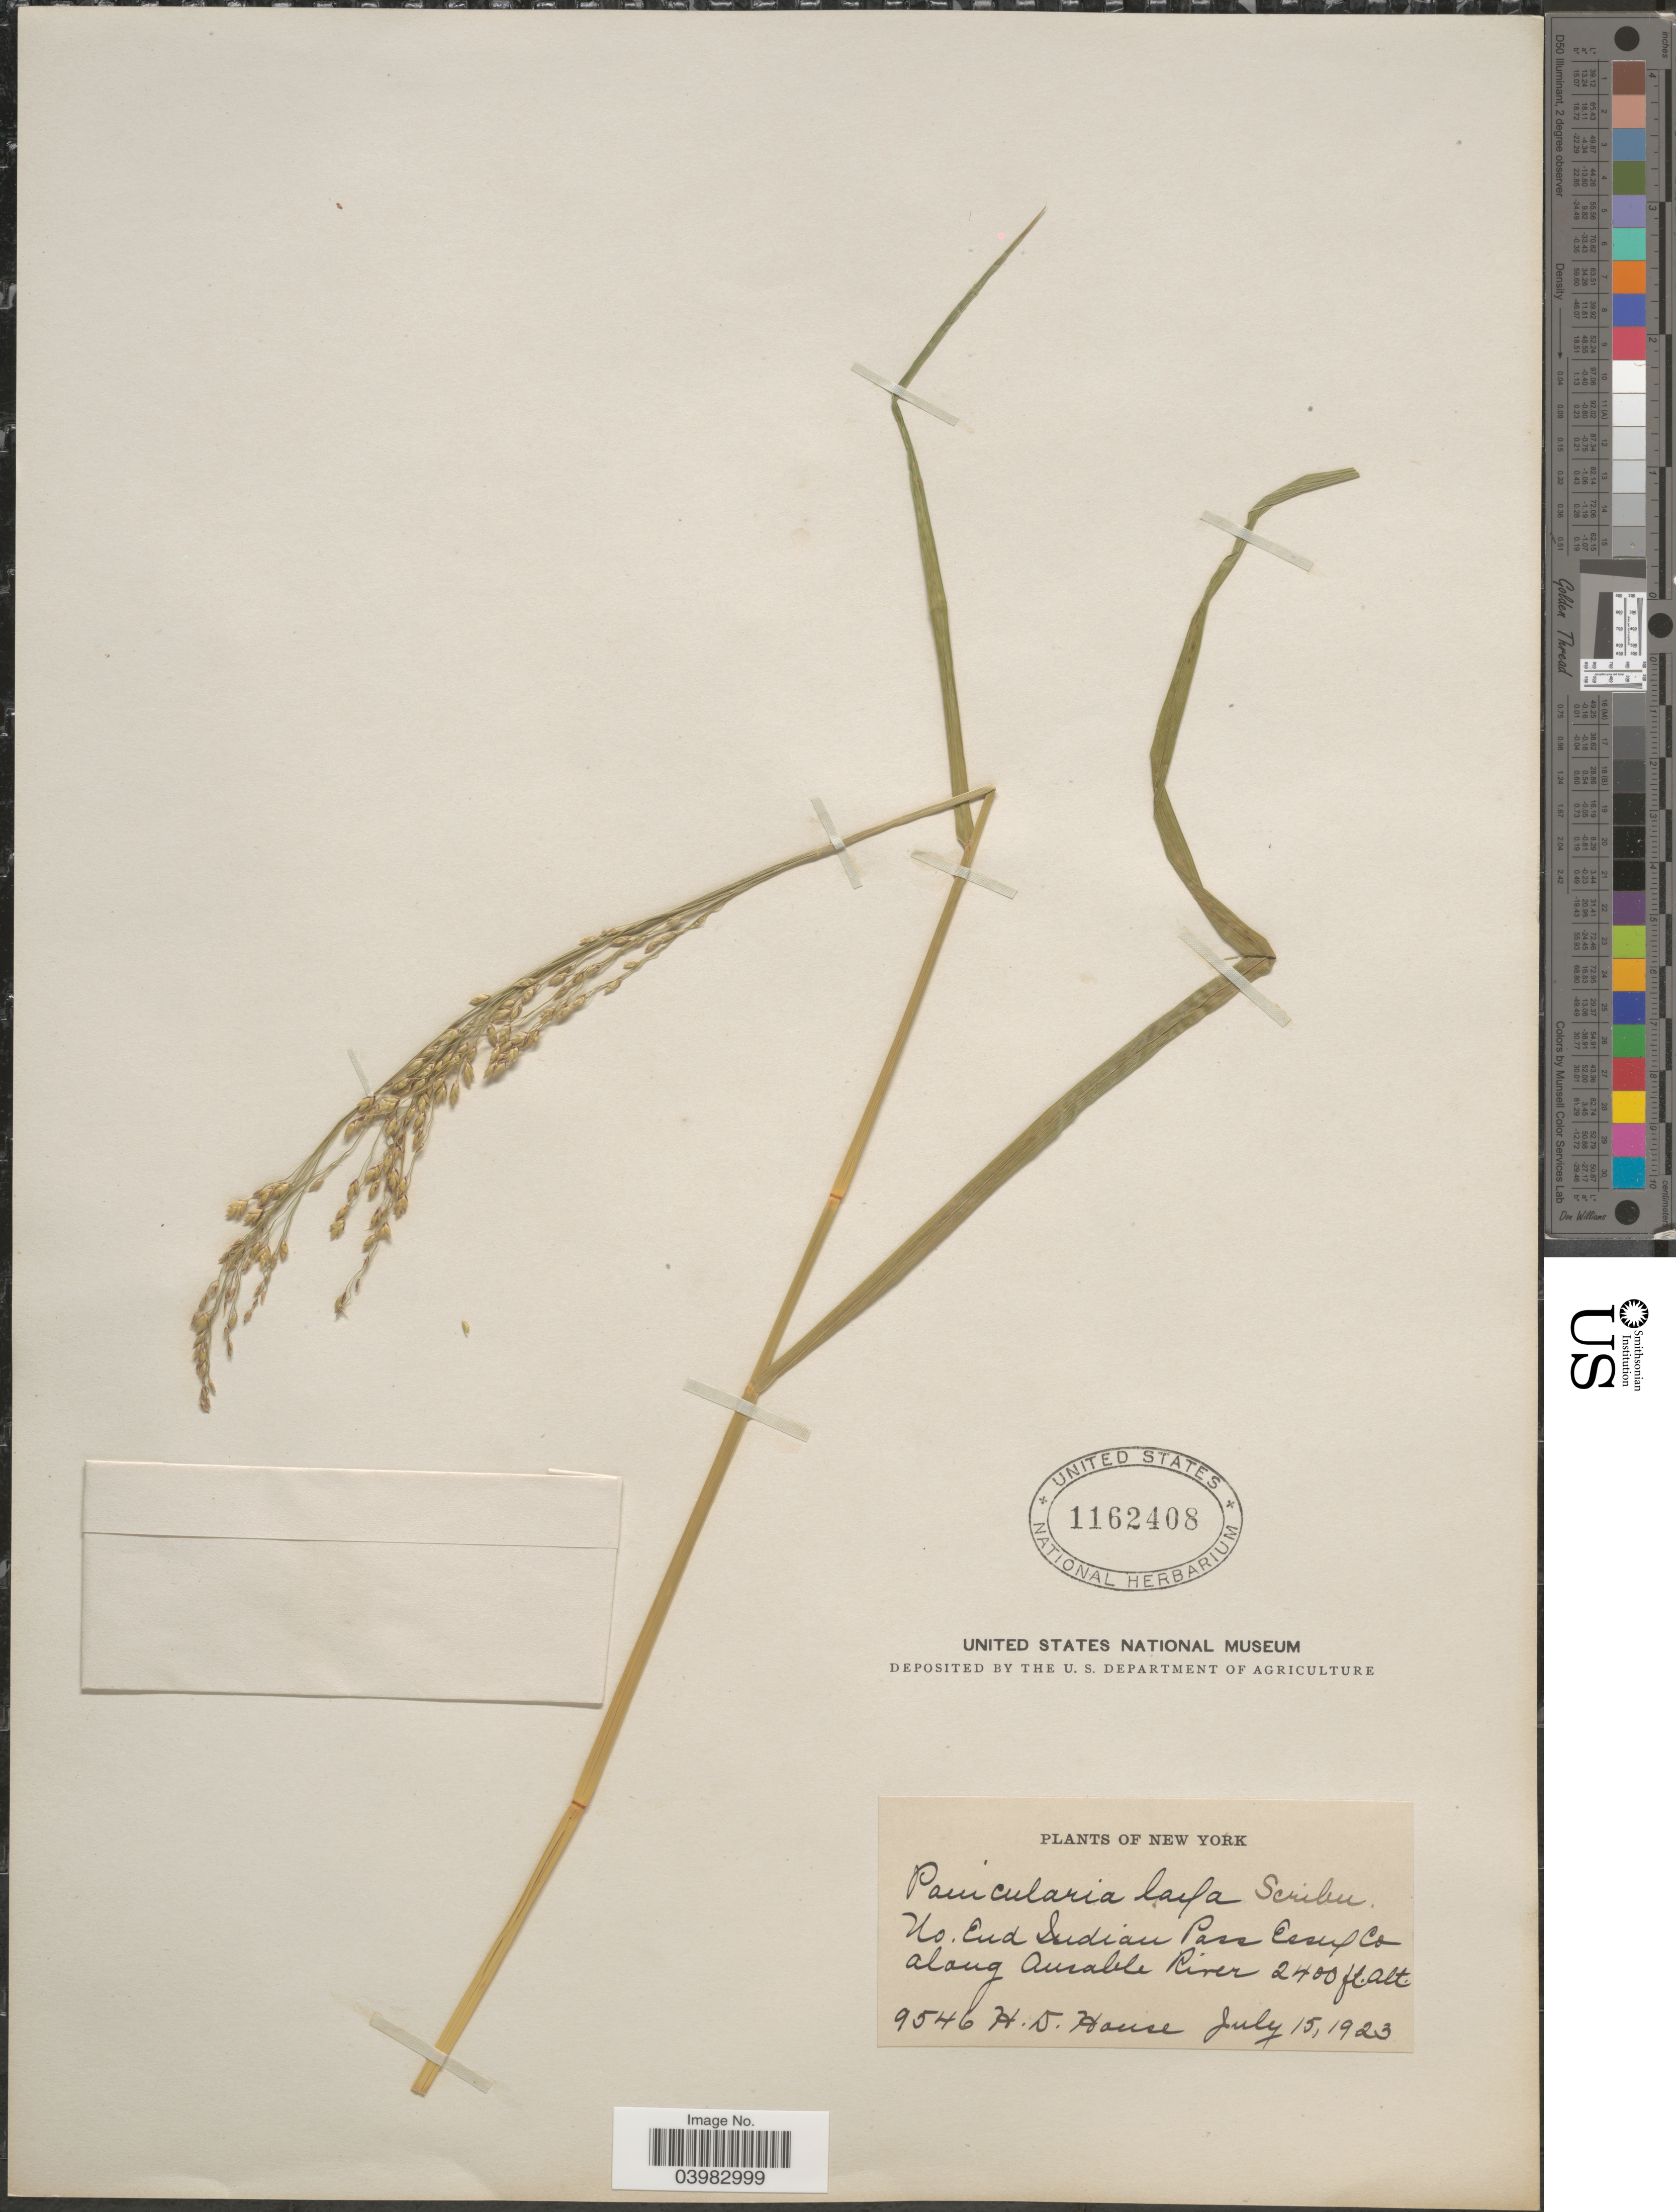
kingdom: Plantae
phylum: Tracheophyta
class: Liliopsida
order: Poales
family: Poaceae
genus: Glyceria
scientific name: Glyceria canadensis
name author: (Michx.) Trin.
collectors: H. Hause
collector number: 9546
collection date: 1923-07-15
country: United States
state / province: New York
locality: No. End Indian Pass Essex Co along Amable River.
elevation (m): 732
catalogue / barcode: US 1162408